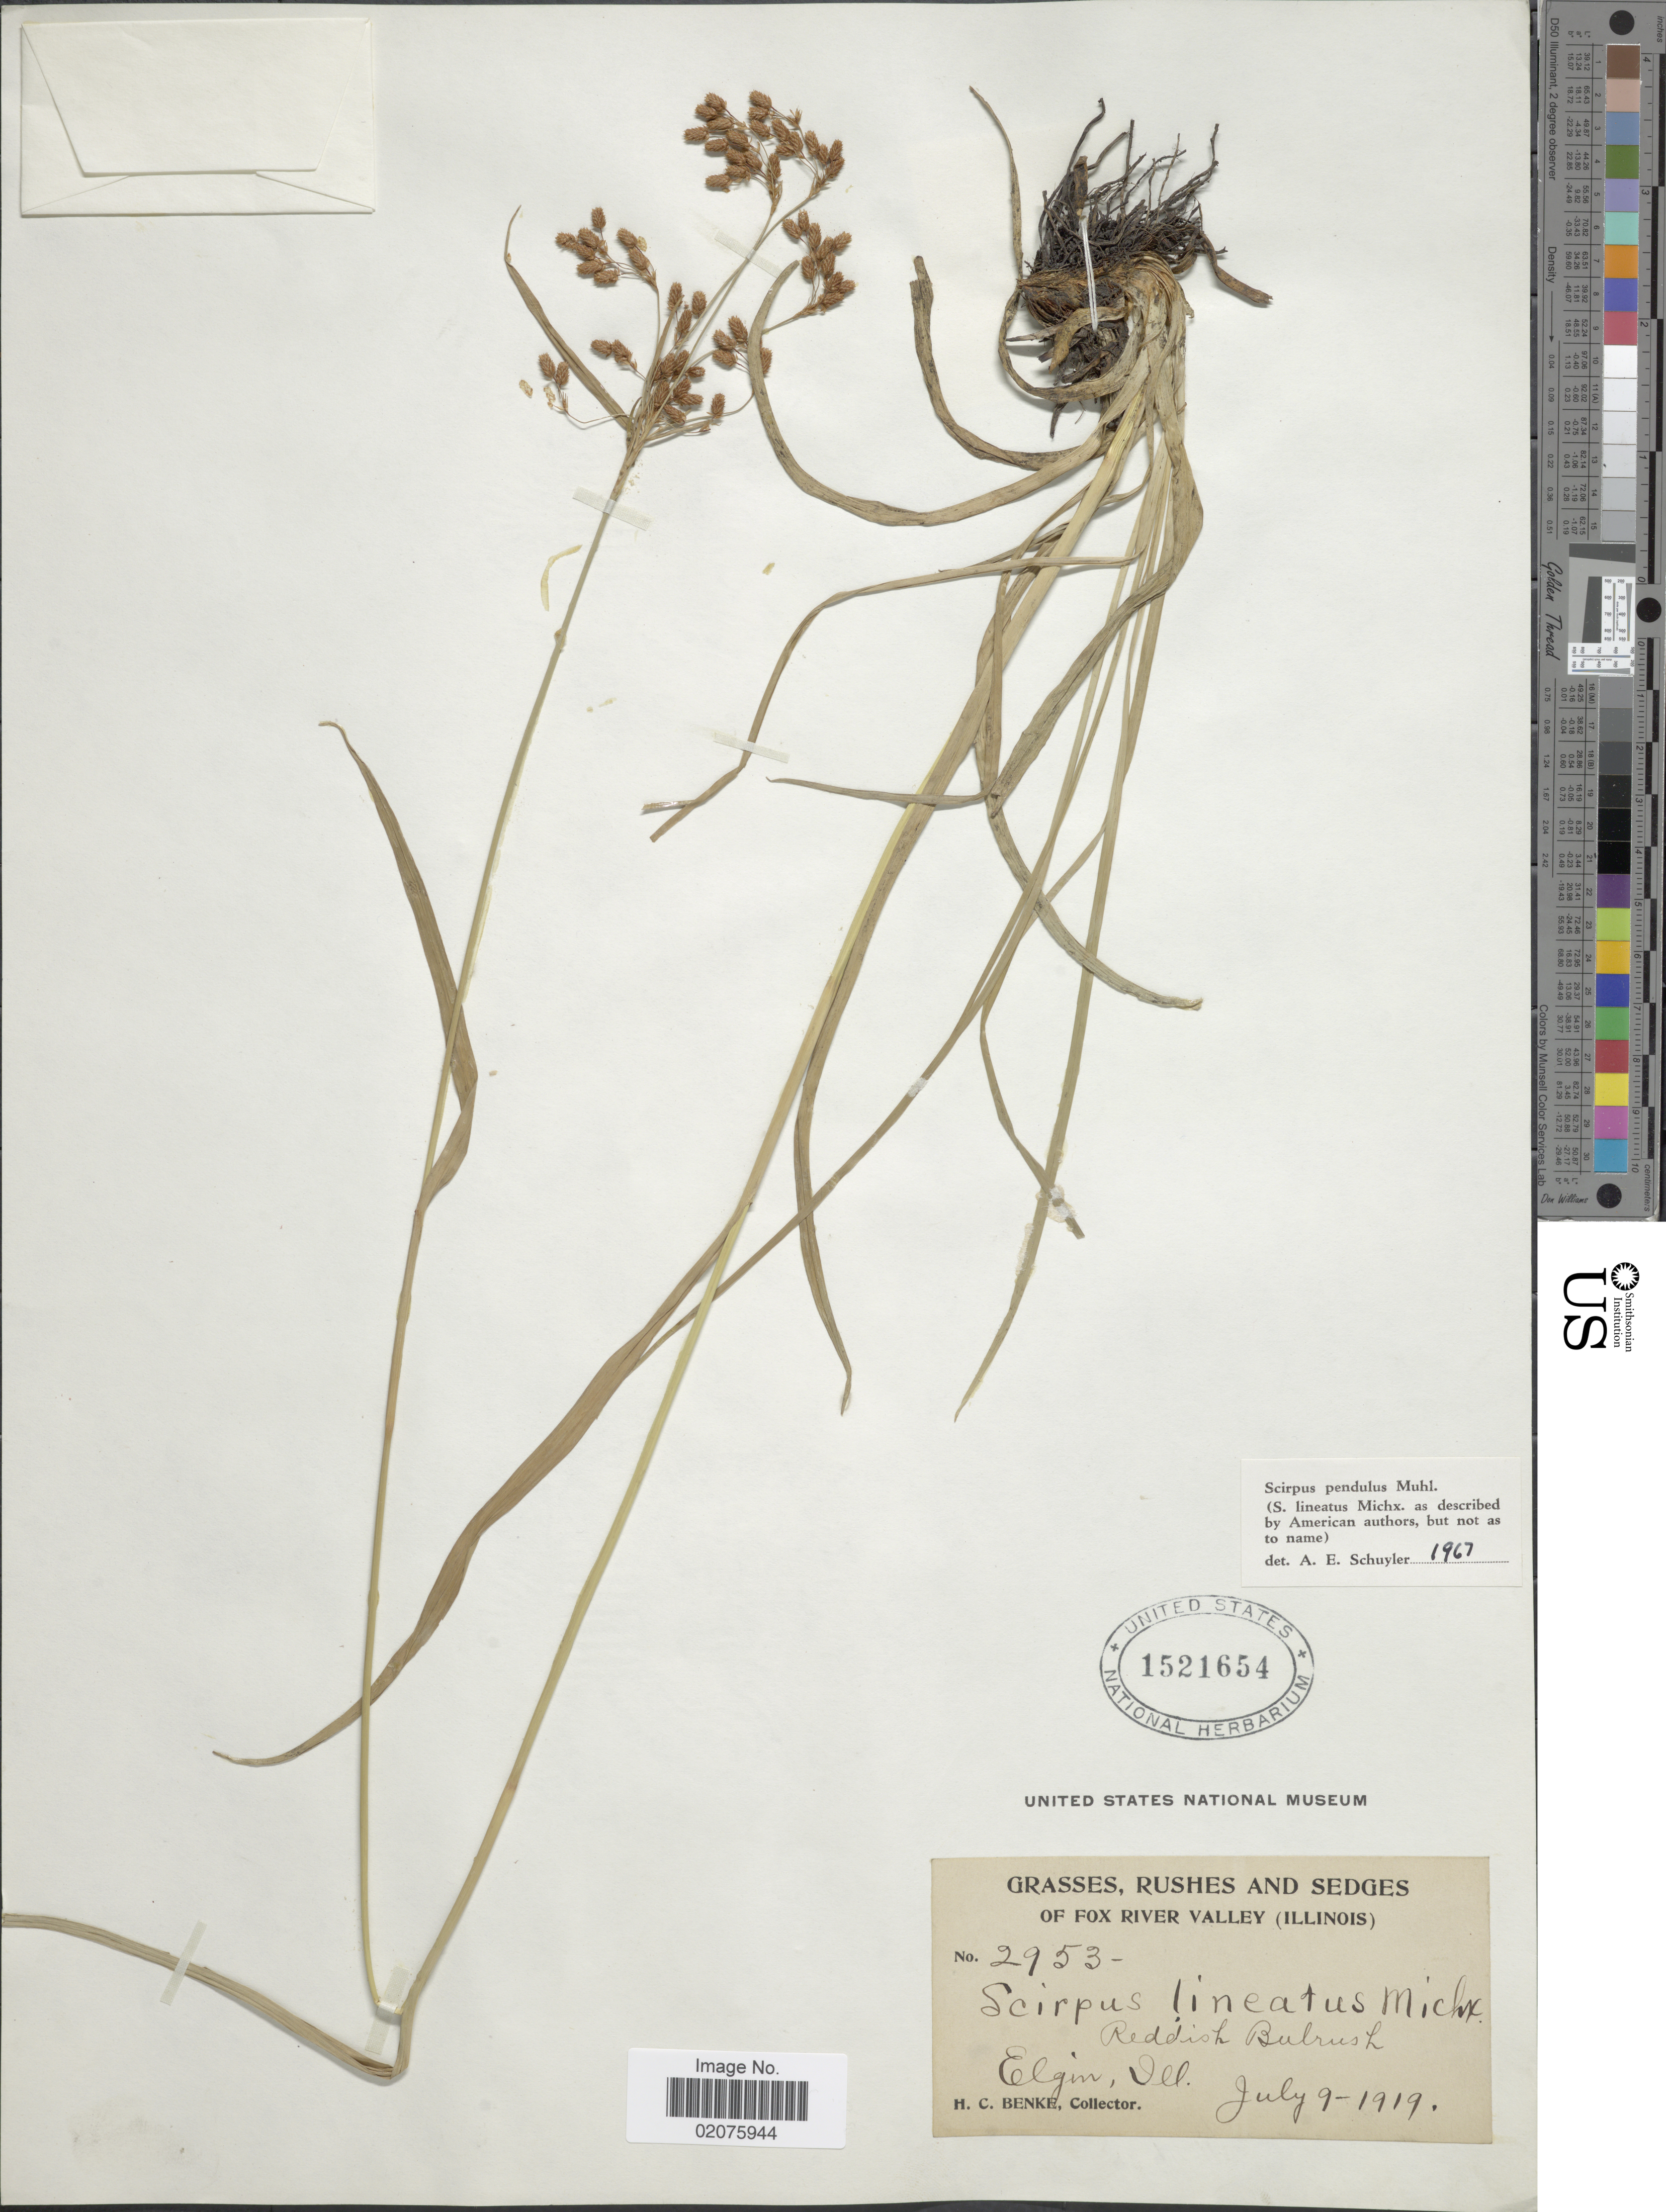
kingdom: Plantae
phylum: Tracheophyta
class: Liliopsida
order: Poales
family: Cyperaceae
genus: Scirpus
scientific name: Scirpus pendulus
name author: Muhl.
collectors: H. Benke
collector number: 2953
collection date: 1919-07-09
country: United States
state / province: Illinois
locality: Reddish Bubrush, Elgin, Fox River Valley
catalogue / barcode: US 1521654